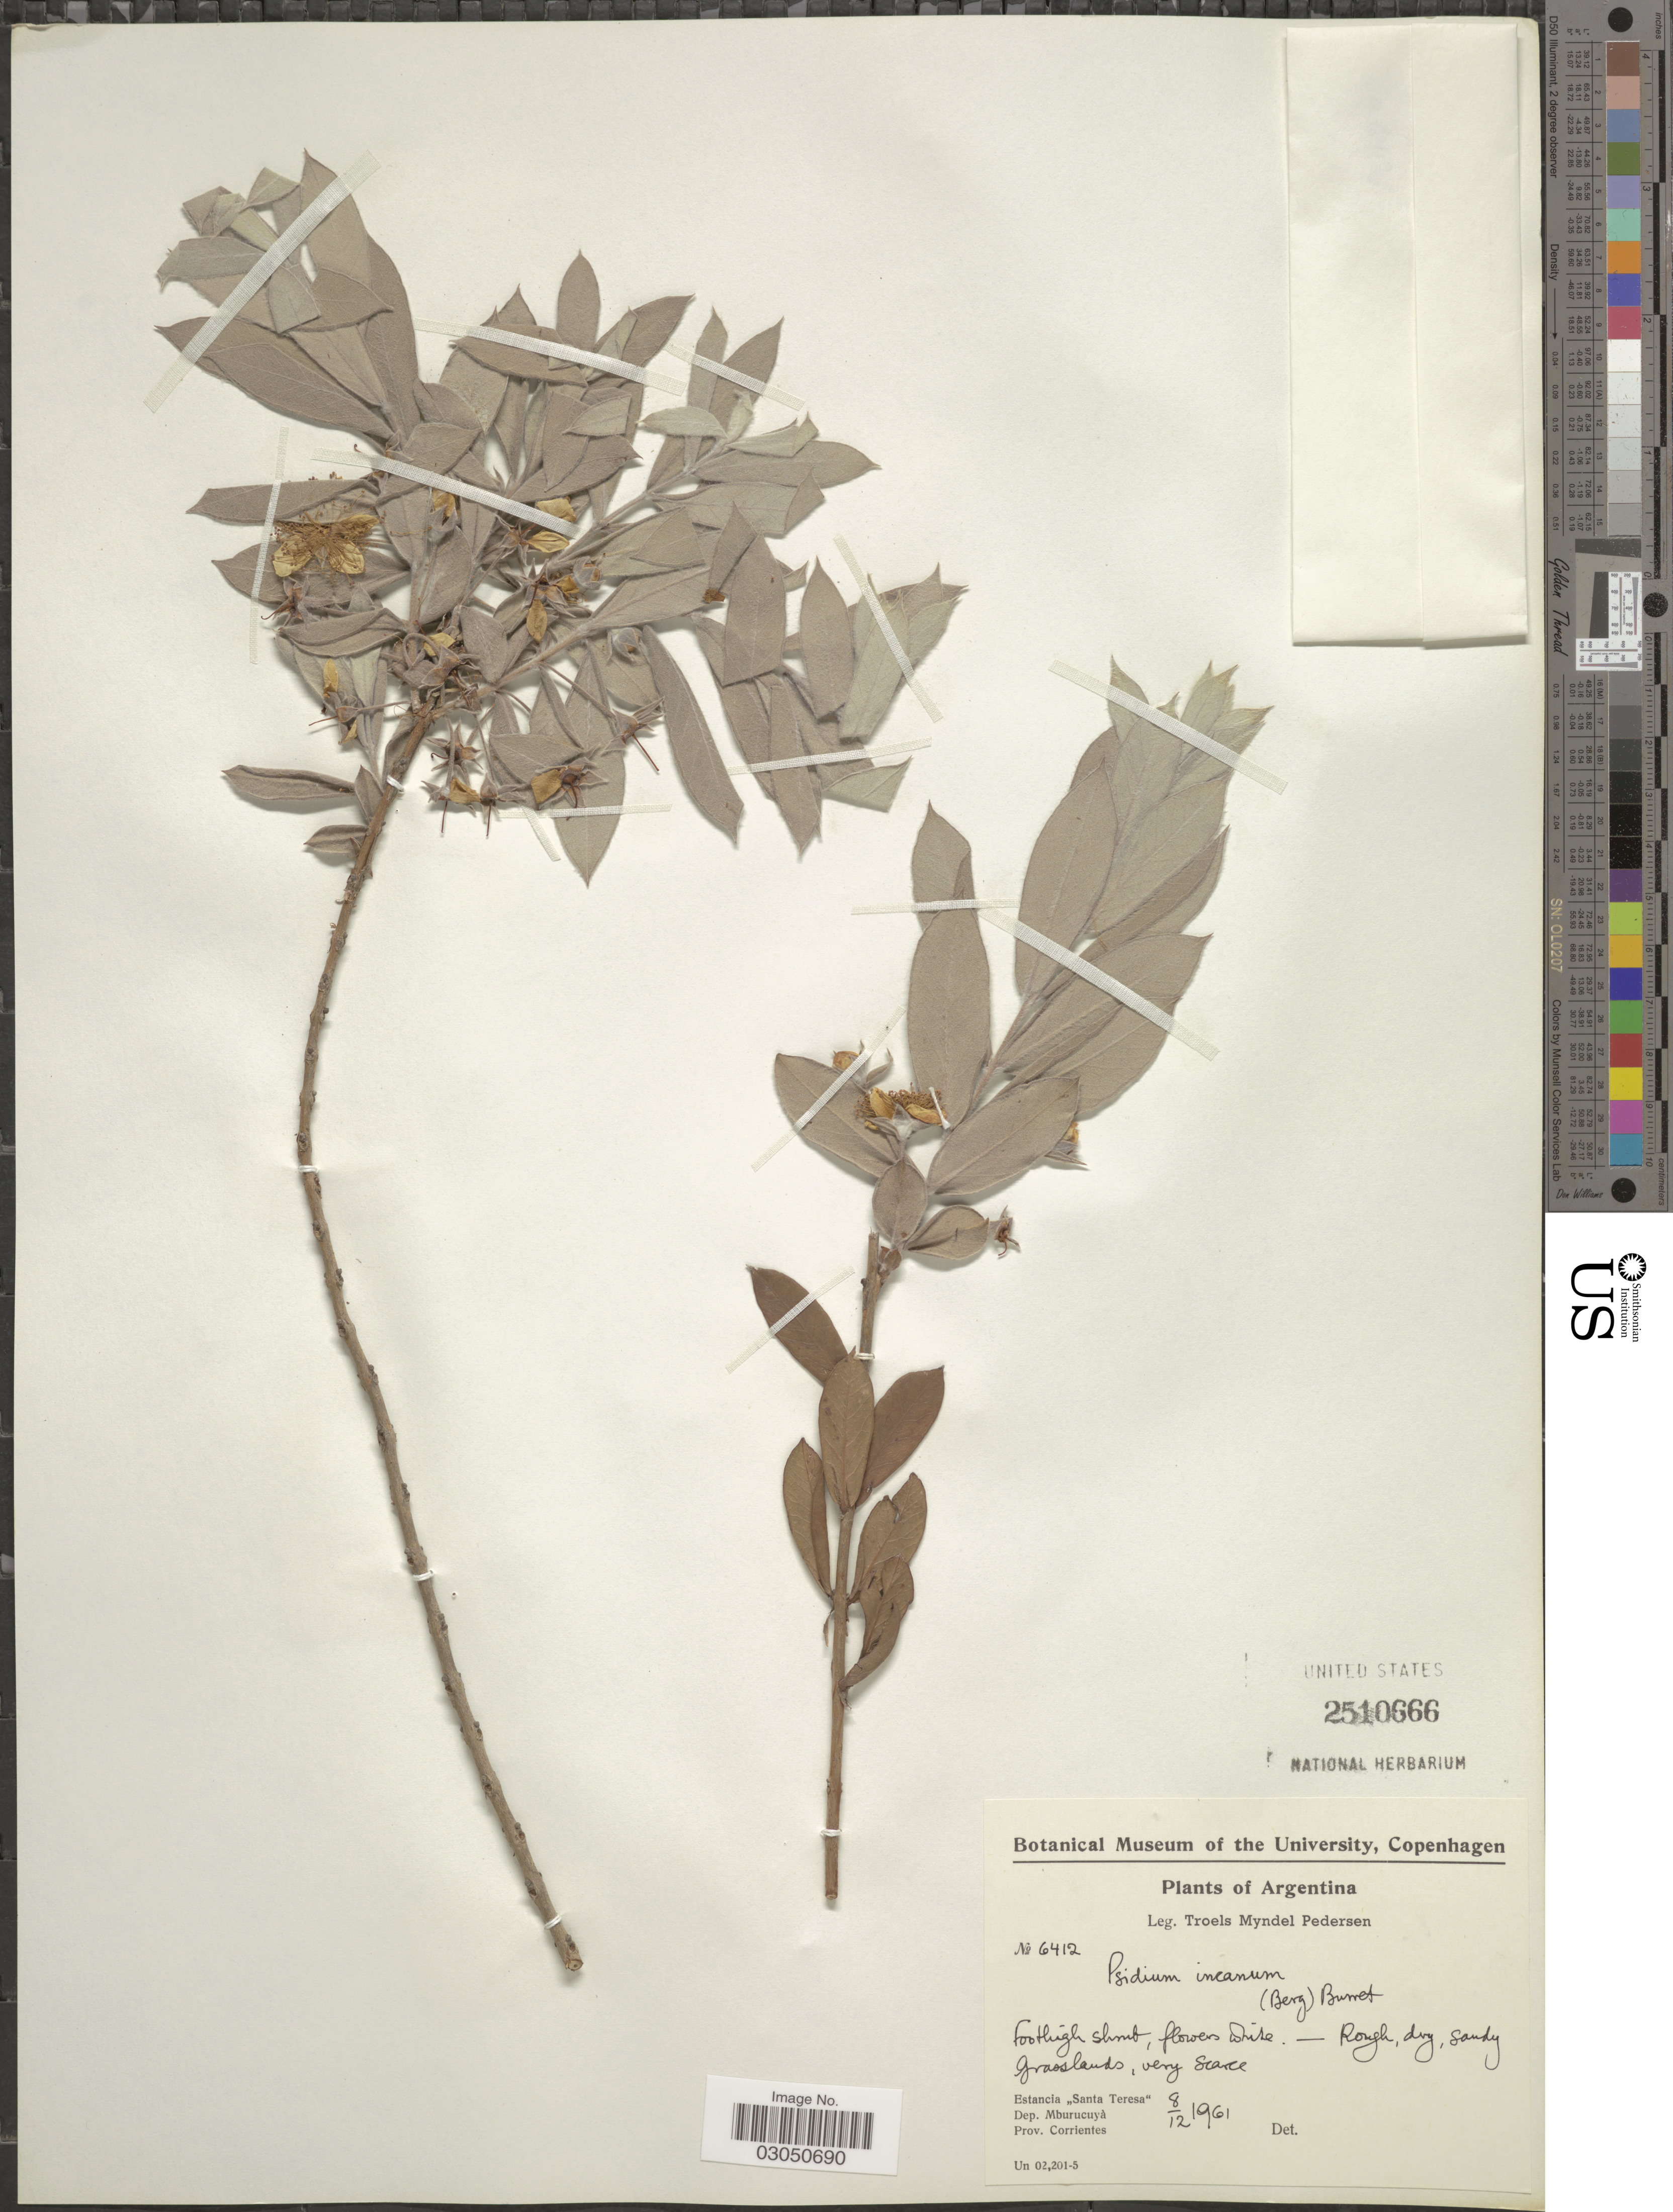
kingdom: Plantae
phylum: Tracheophyta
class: Magnoliopsida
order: Myrtales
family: Myrtaceae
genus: Psidium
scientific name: Psidium salutare var. sericeum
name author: (Cambess.) Landrum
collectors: T. Pederson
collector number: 6412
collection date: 1961-12-08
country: Argentina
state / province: Corrientes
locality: Estancia "Santa Teresa", Dep. Mburucuyà.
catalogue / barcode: US 2510666